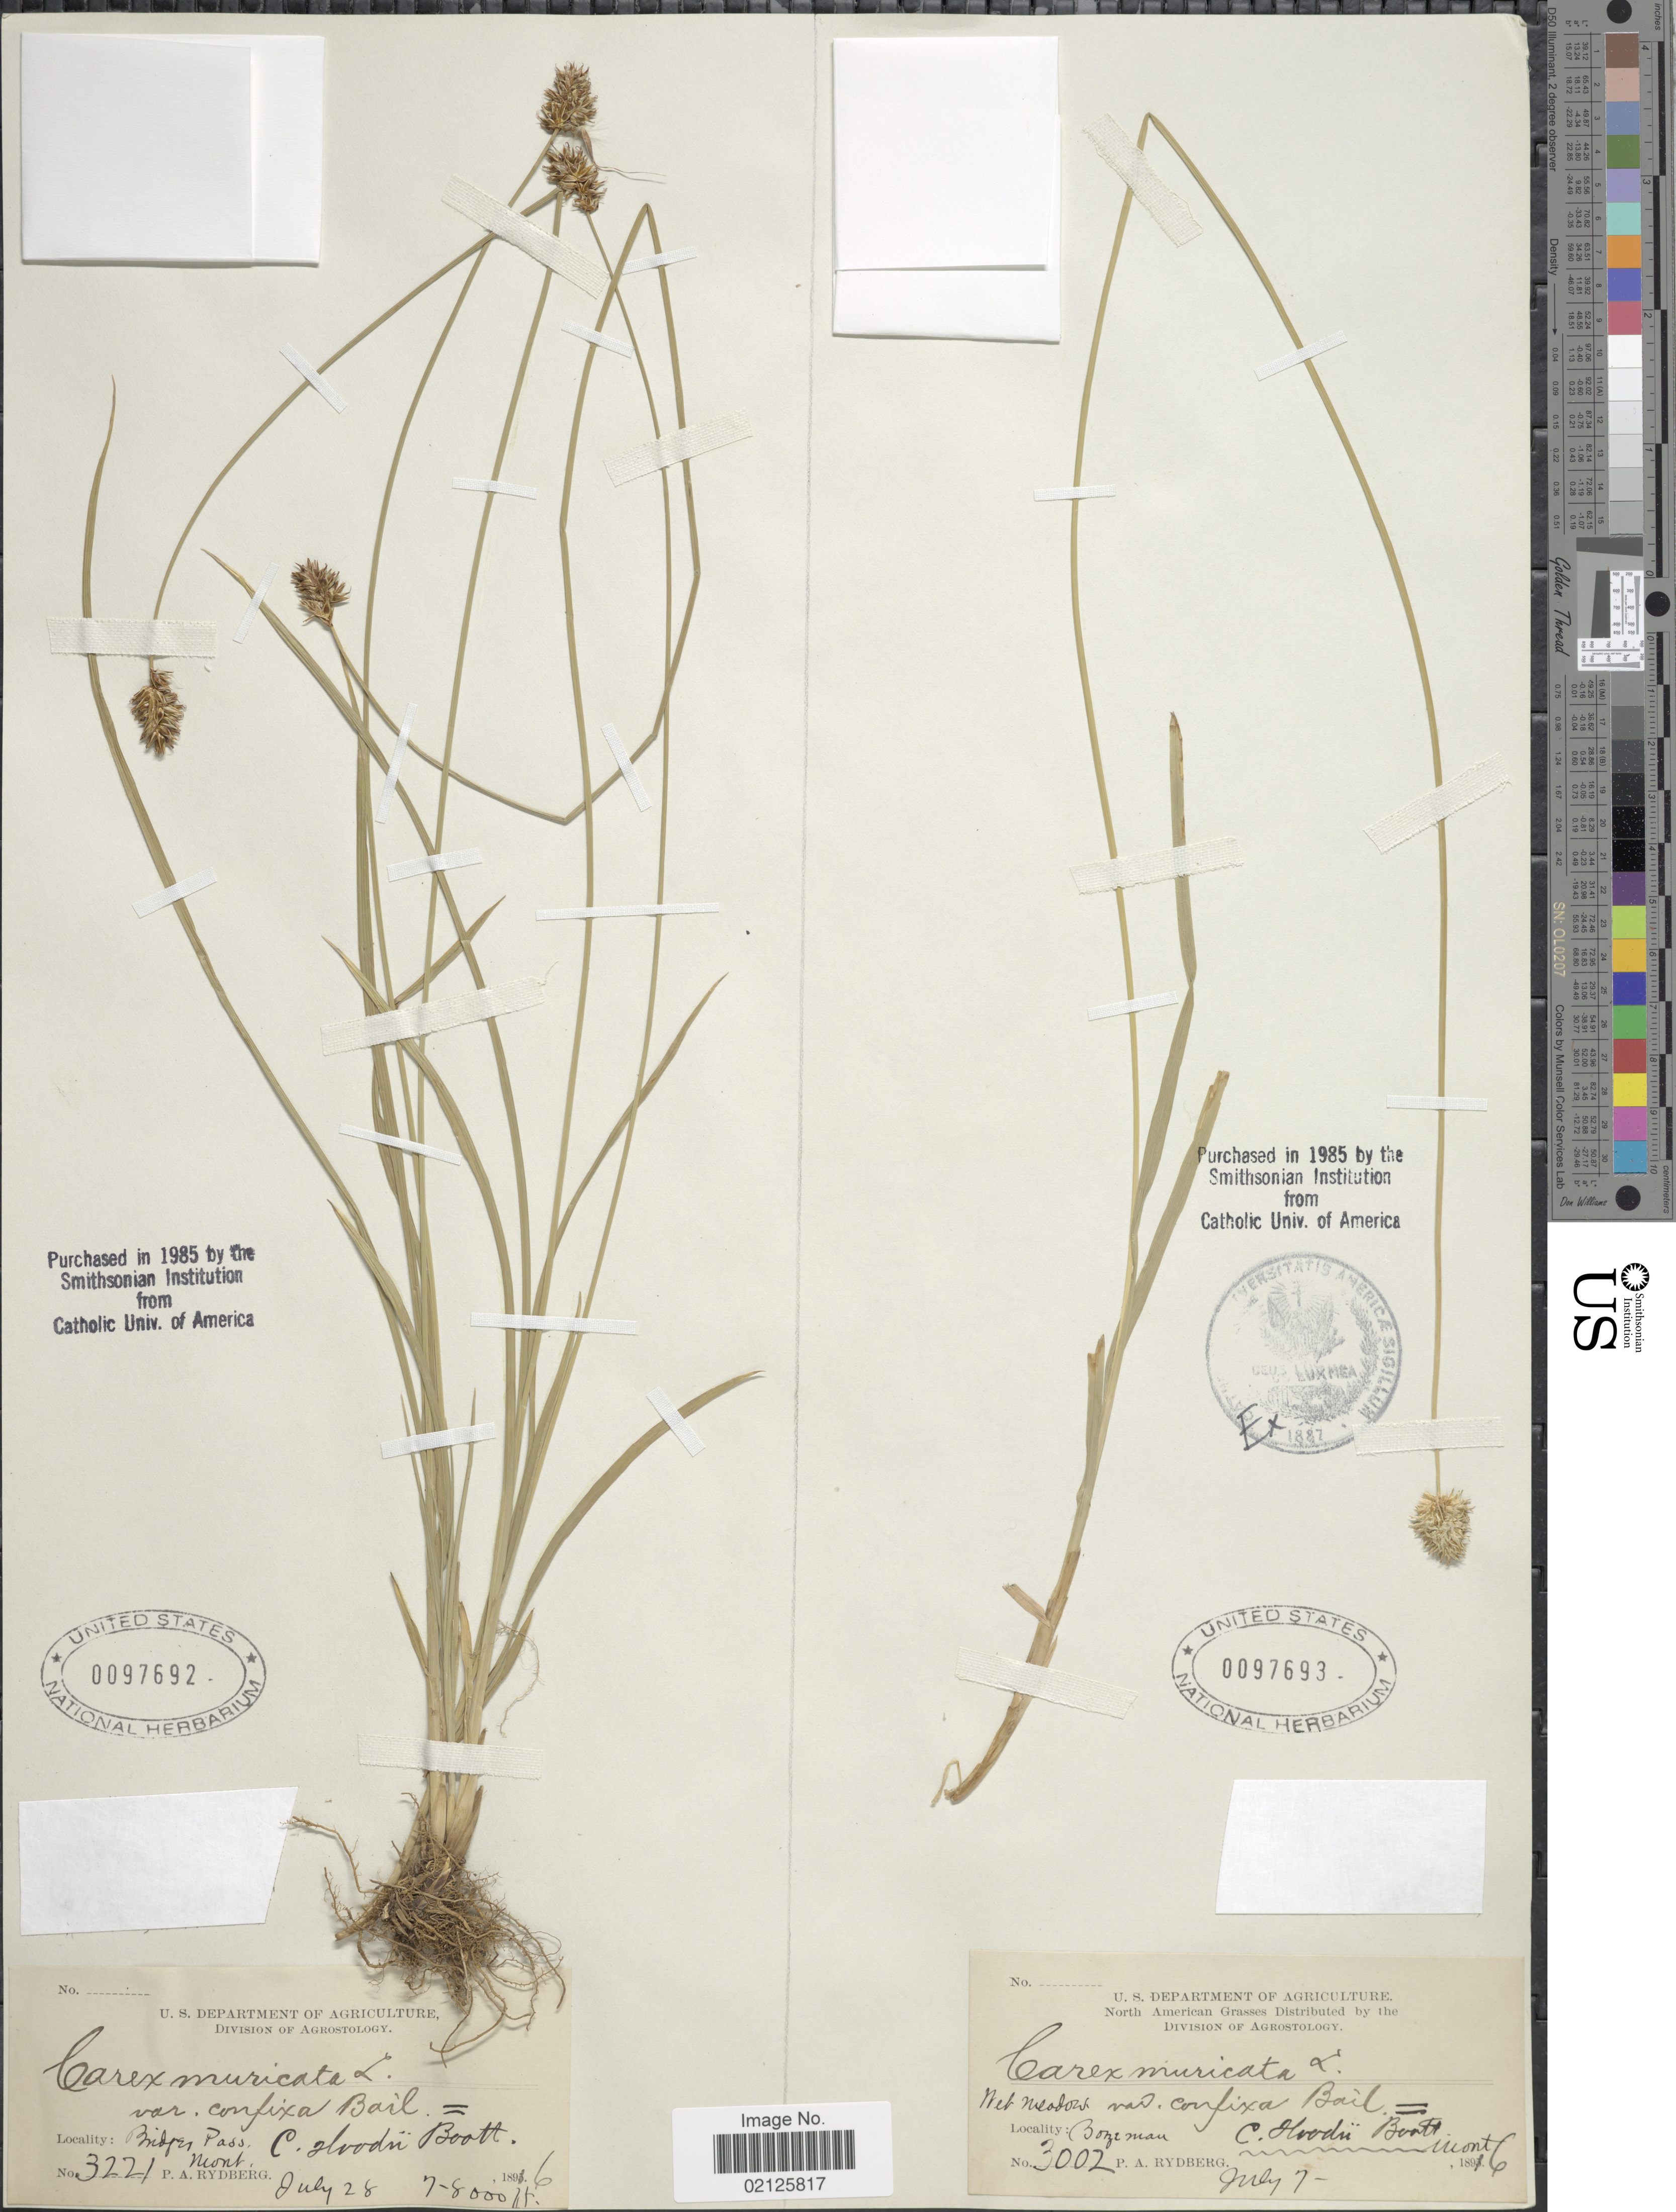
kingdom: Plantae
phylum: Tracheophyta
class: Liliopsida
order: Poales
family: Cyperaceae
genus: Carex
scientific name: Carex muricata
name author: L.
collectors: P. A. Rydberg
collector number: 3221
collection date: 1896-07-28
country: United States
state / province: Montana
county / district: Gallatin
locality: Bridger Pass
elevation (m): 2134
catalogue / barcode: US 97692